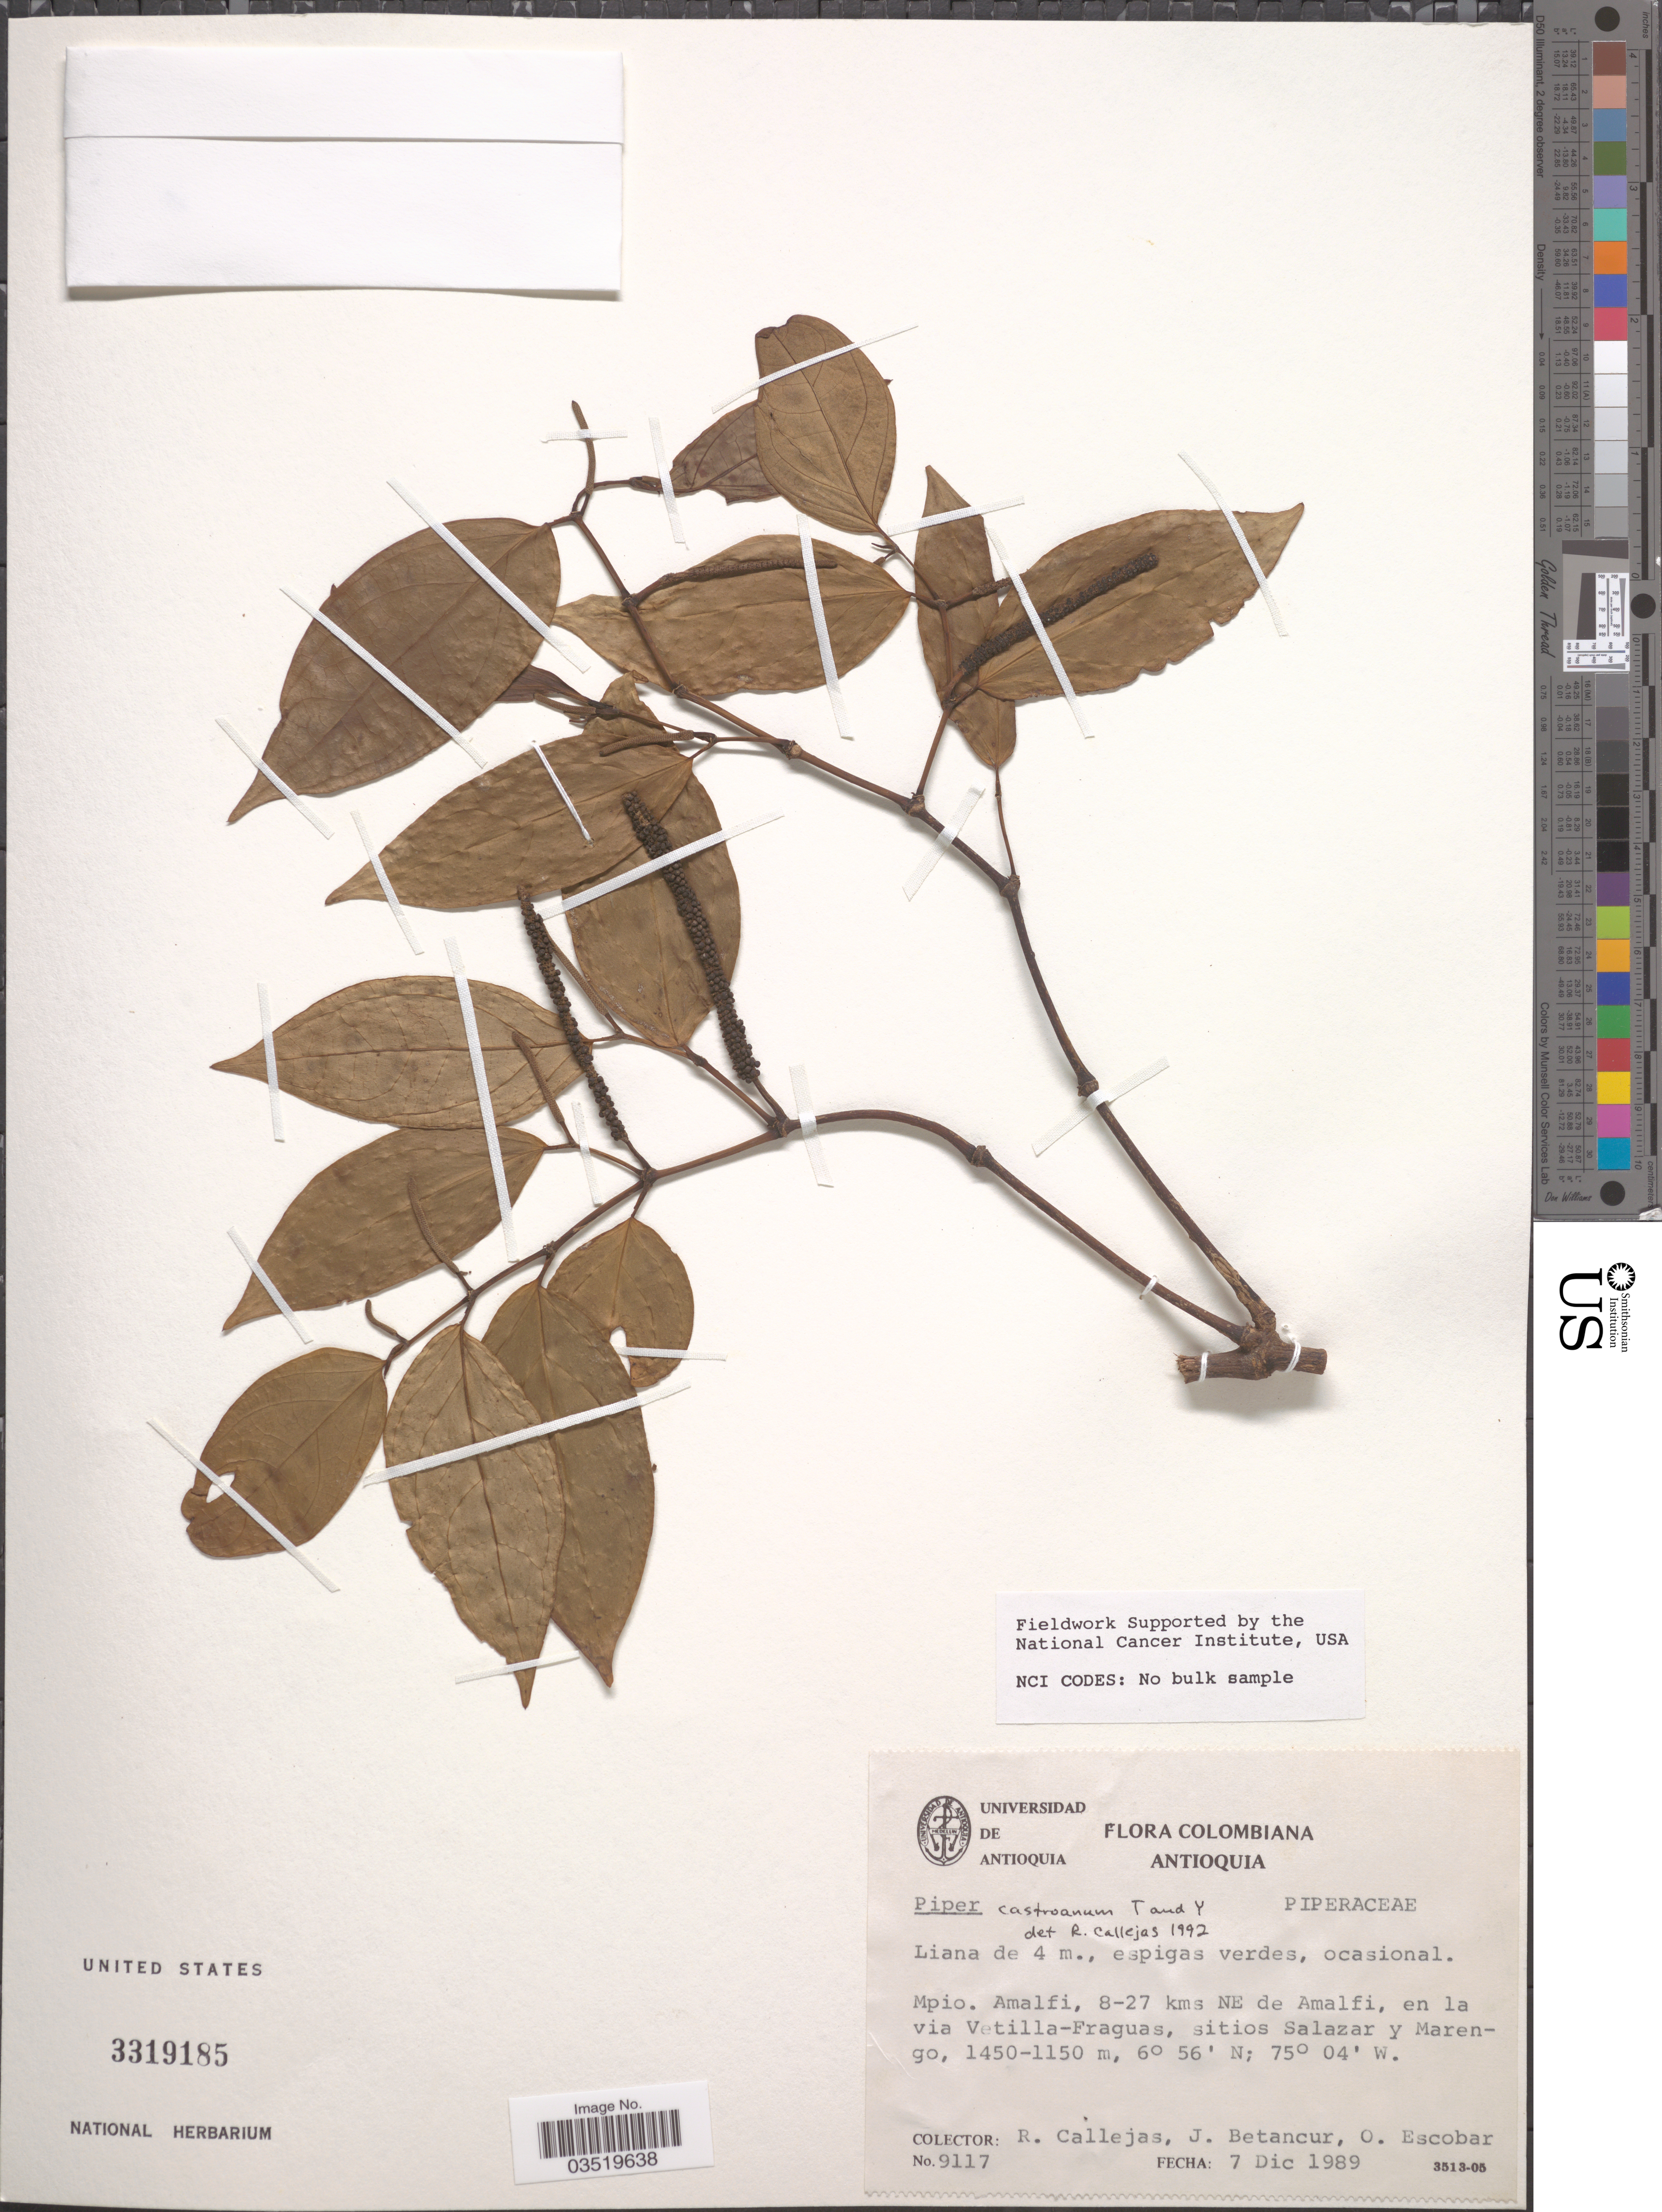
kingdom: Plantae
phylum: Tracheophyta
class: Magnoliopsida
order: Piperales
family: Piperaceae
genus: Piper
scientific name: Piper castroanum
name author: Trel. & Yunck.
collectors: R. Callejas, J. Betancur & O. Escobar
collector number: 9117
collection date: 1989-12-07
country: Colombia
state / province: Antioquia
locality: Mpio. Amalfi, 8-27 kms NE de Amalfi, en la via Vetilla-Fraguas, sitios Salazar y Marengo.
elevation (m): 1150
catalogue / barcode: US 3319185